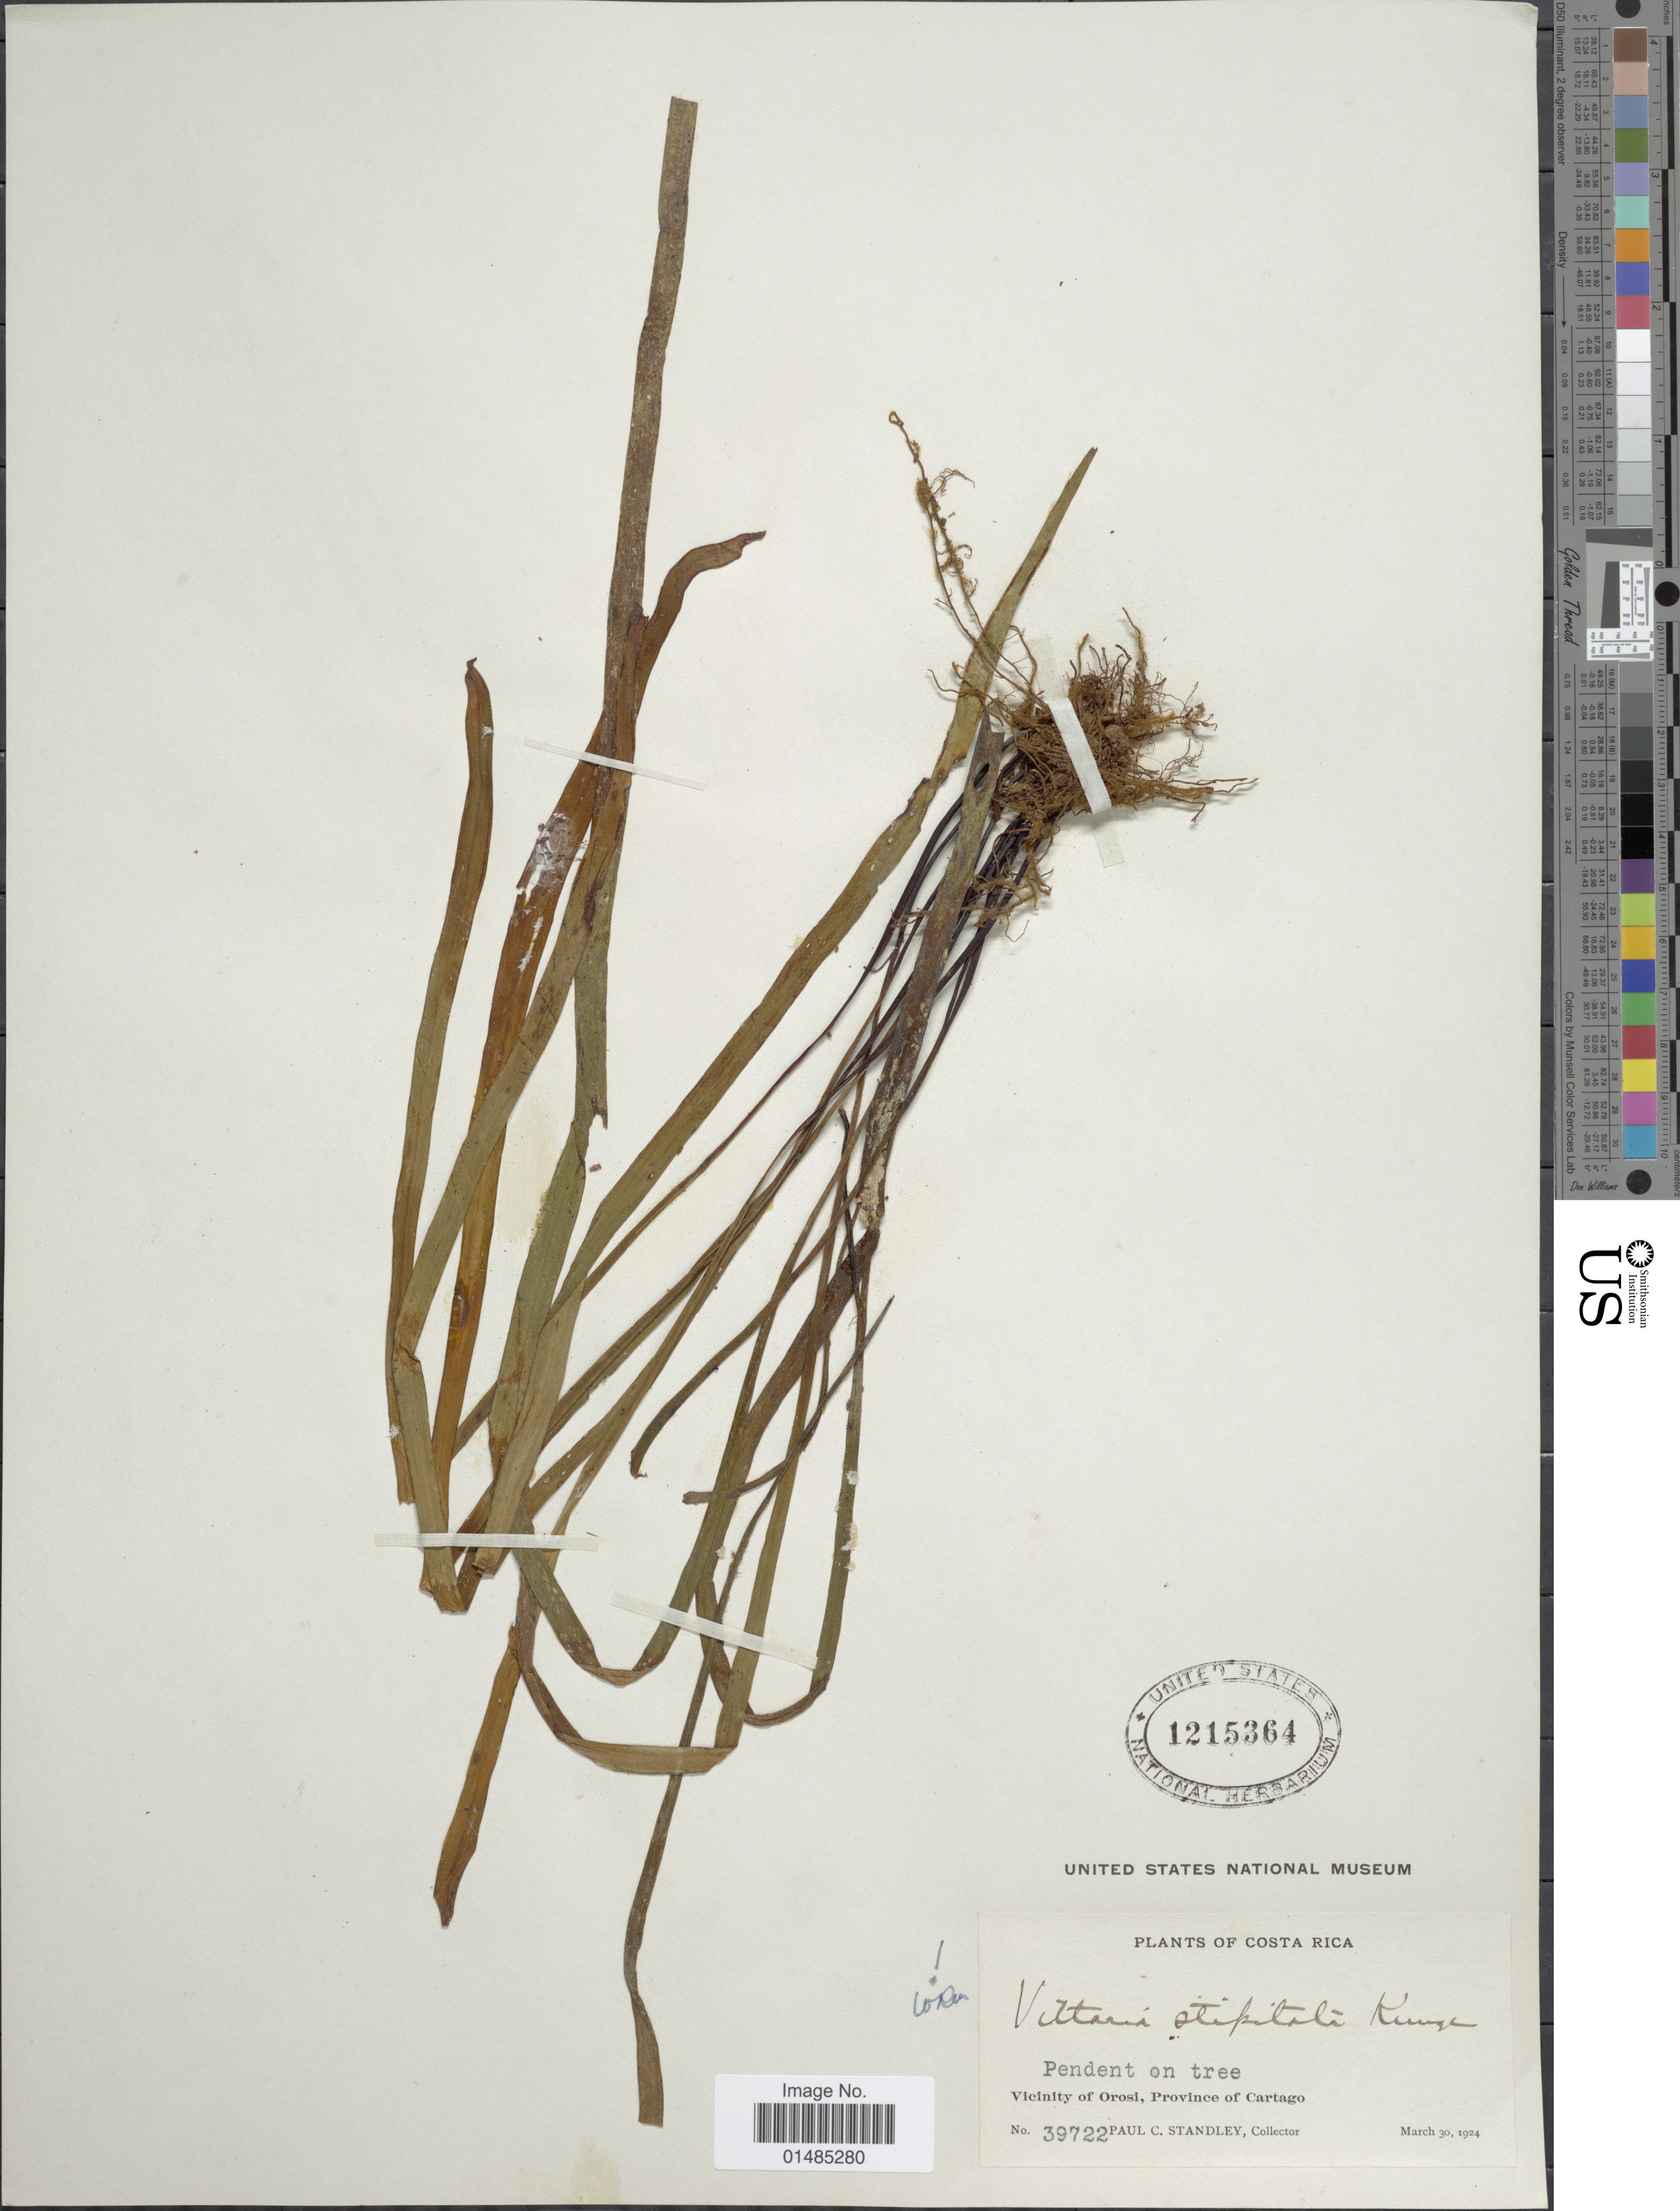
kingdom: Plantae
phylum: Tracheophyta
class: Polypodiopsida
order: Polypodiales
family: Pteridaceae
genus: Radiovittaria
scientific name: Radiovittaria stipitata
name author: (Kunze) E.H. Crane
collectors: P. C. Standley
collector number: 39722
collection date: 1924-03-30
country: Costa Rica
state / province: Cartago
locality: Pendent on tree, Vicinity of Orosi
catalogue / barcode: US 1215364